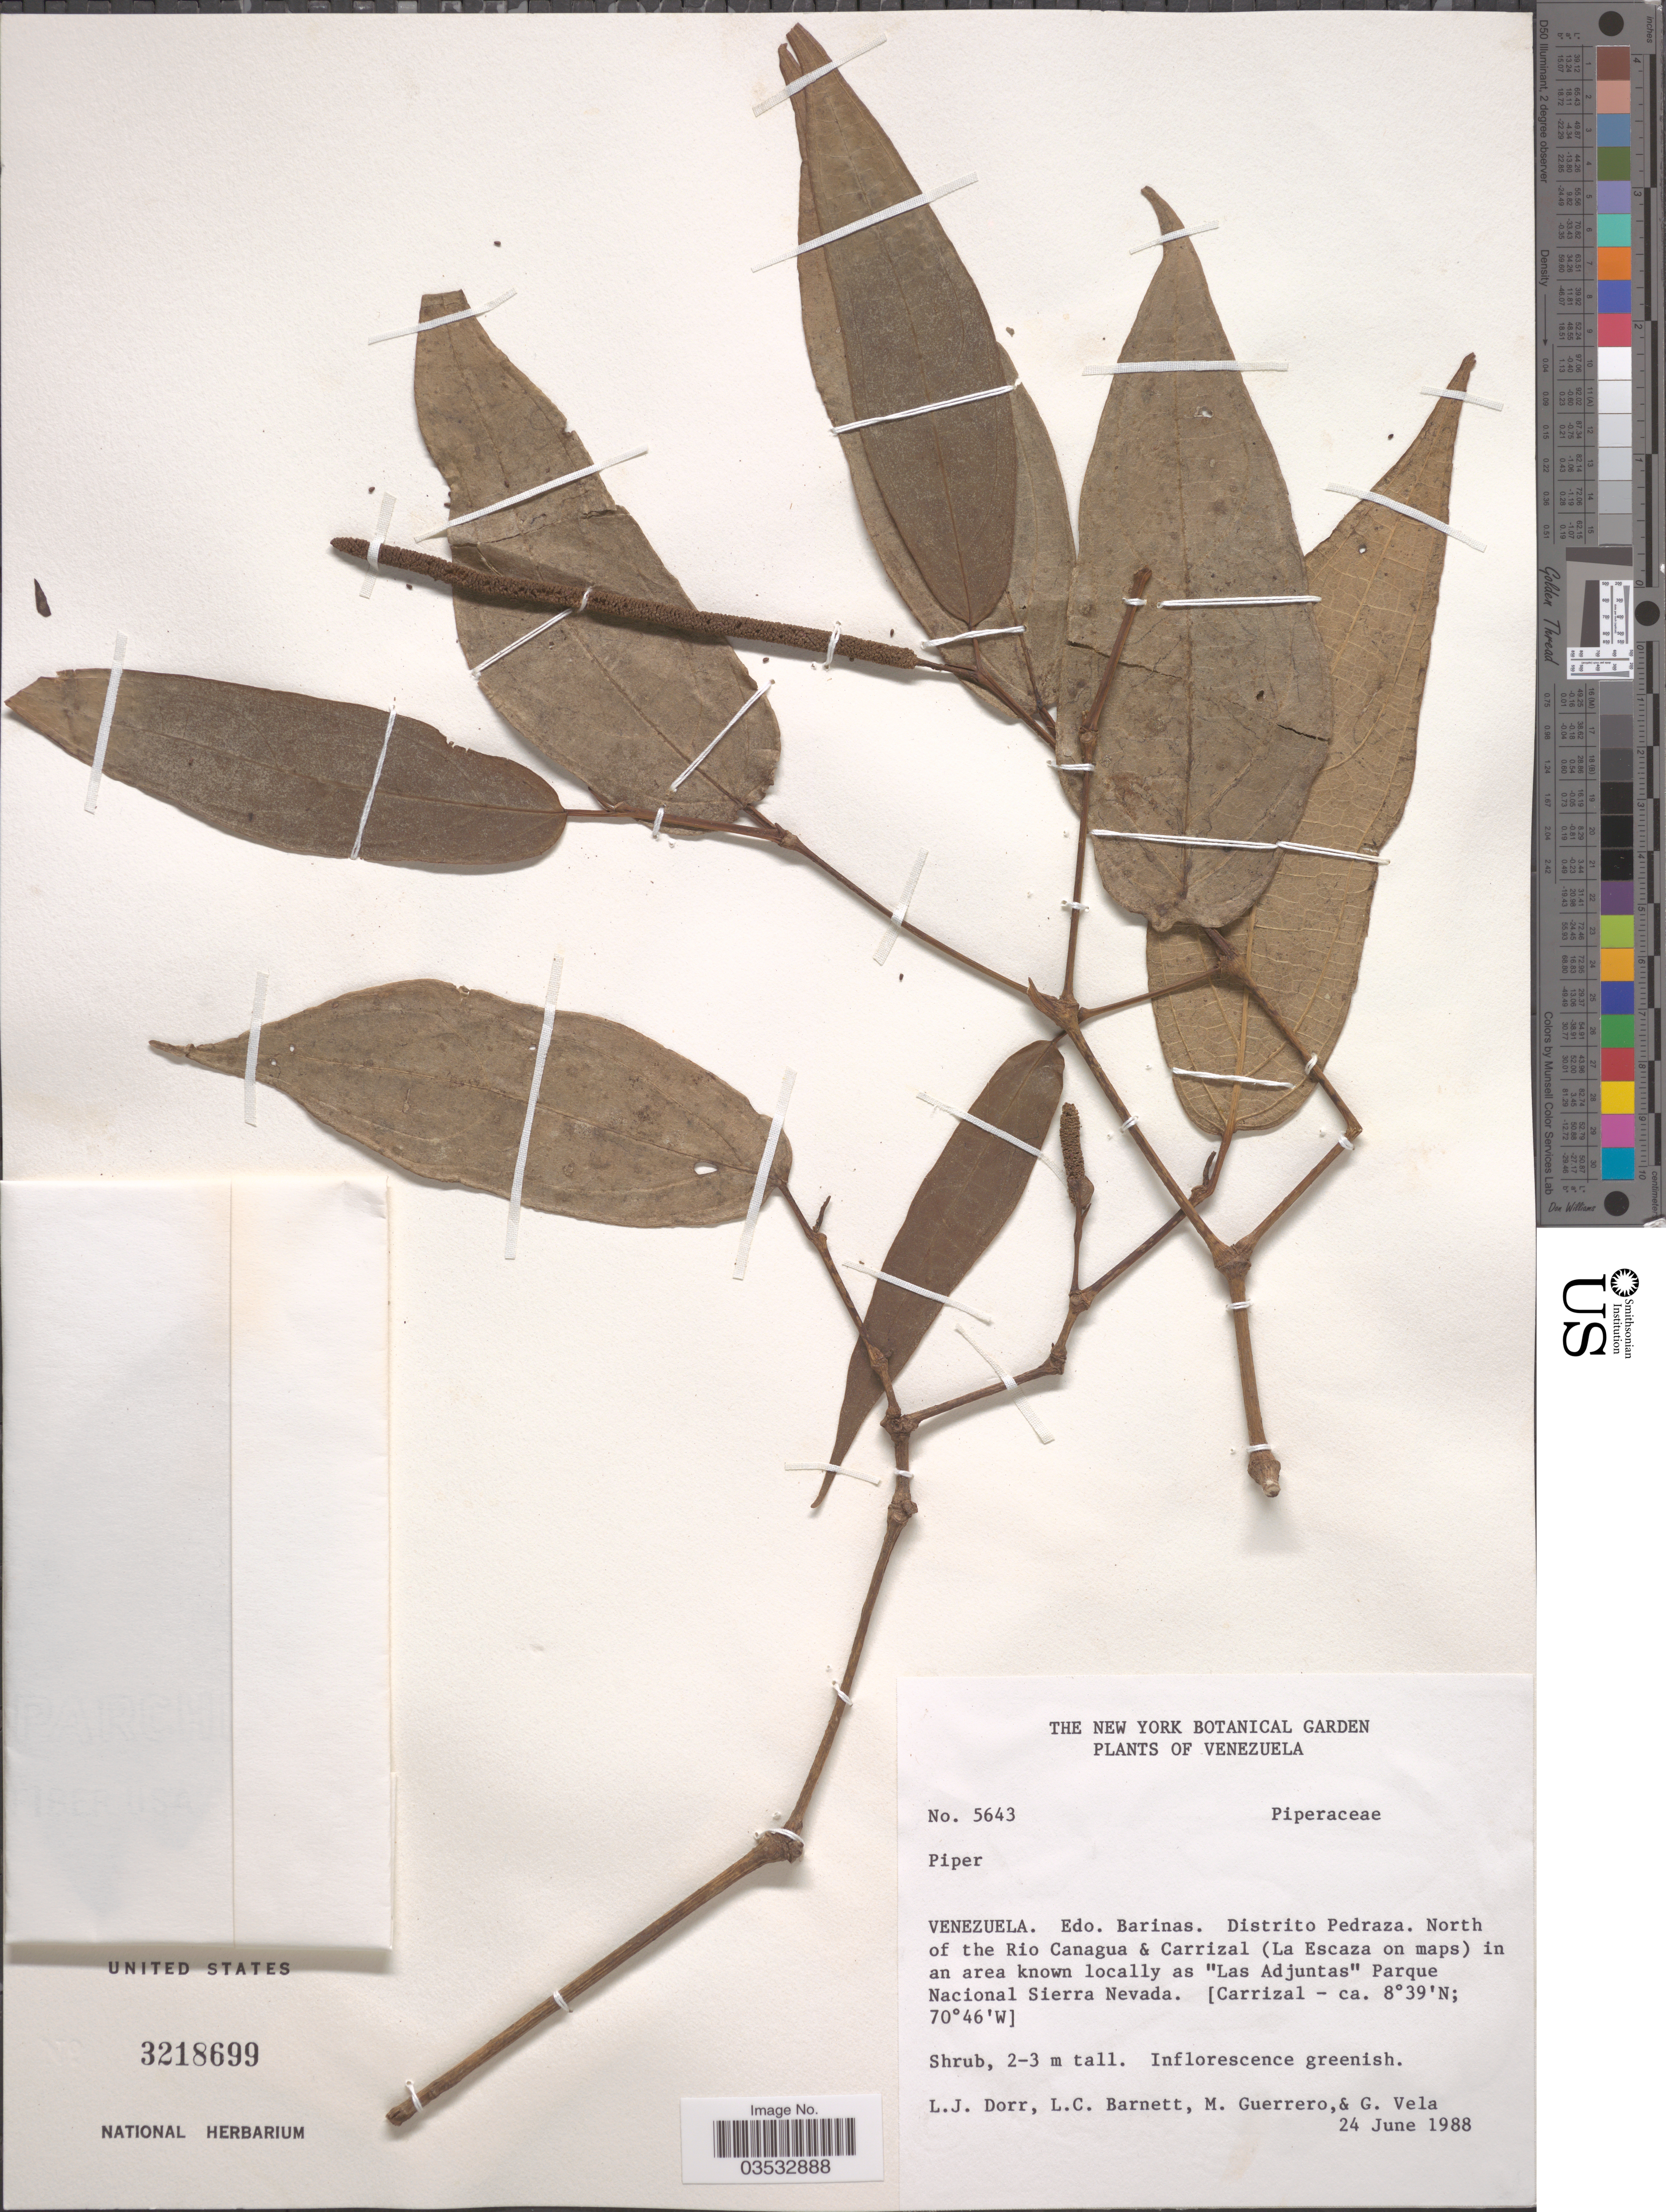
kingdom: Plantae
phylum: Tracheophyta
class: Magnoliopsida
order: Piperales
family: Piperaceae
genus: Piper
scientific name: Piper sp.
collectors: L. J. Dorr, L. C. Barnett, M. Guerrero & G. Vela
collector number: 5643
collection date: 1988-06-24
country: Venezuela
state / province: Barinas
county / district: Pedraza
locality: N of Rio Canagua & Carrizal (La Escaza on maps) in an area known locally as "Las Adjuntas" Parque Nacional Sierra Nevada.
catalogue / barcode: US 3218699